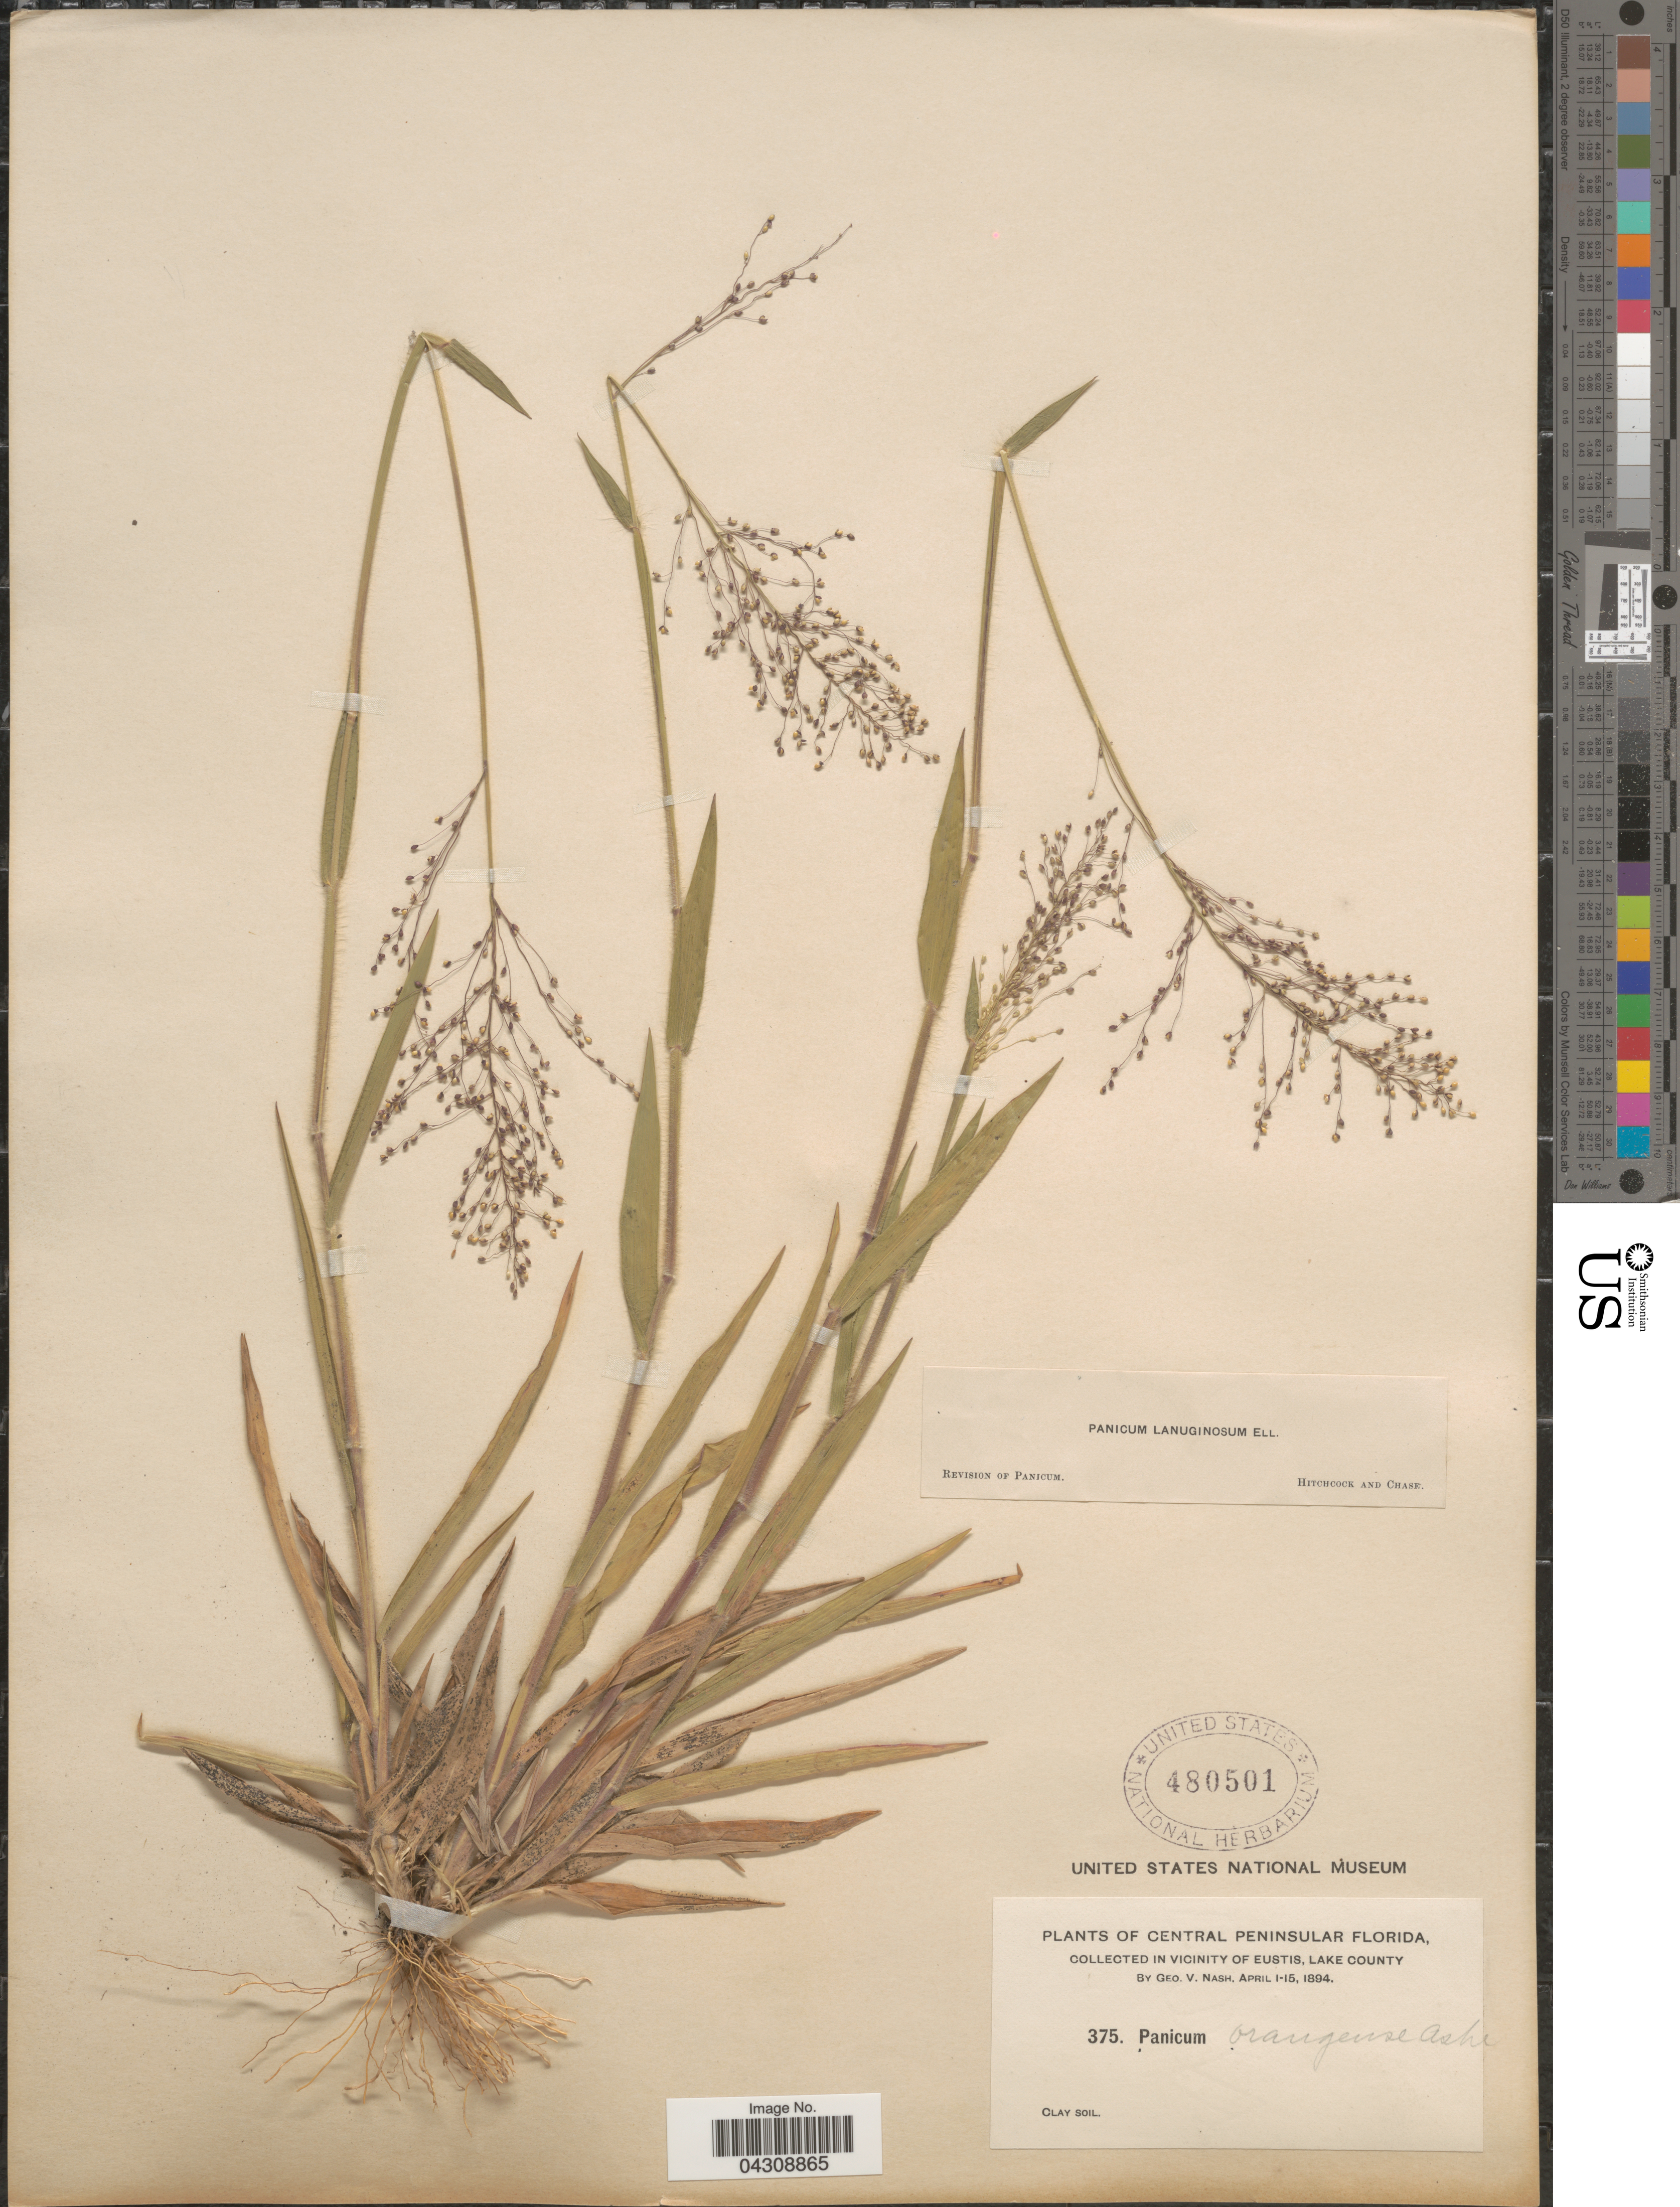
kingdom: Plantae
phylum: Tracheophyta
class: Liliopsida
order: Poales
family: Poaceae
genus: Dichanthelium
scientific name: Dichanthelium acuminatum var. acuminatum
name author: (Sw.) Gould & C.A. Clark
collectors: G. V. Nash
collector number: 375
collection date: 1894-04-01/1894-04-15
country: United States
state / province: Florida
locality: Central Peninsular Florida. In vicinity of Eustis, Lake County.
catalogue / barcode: US 480501